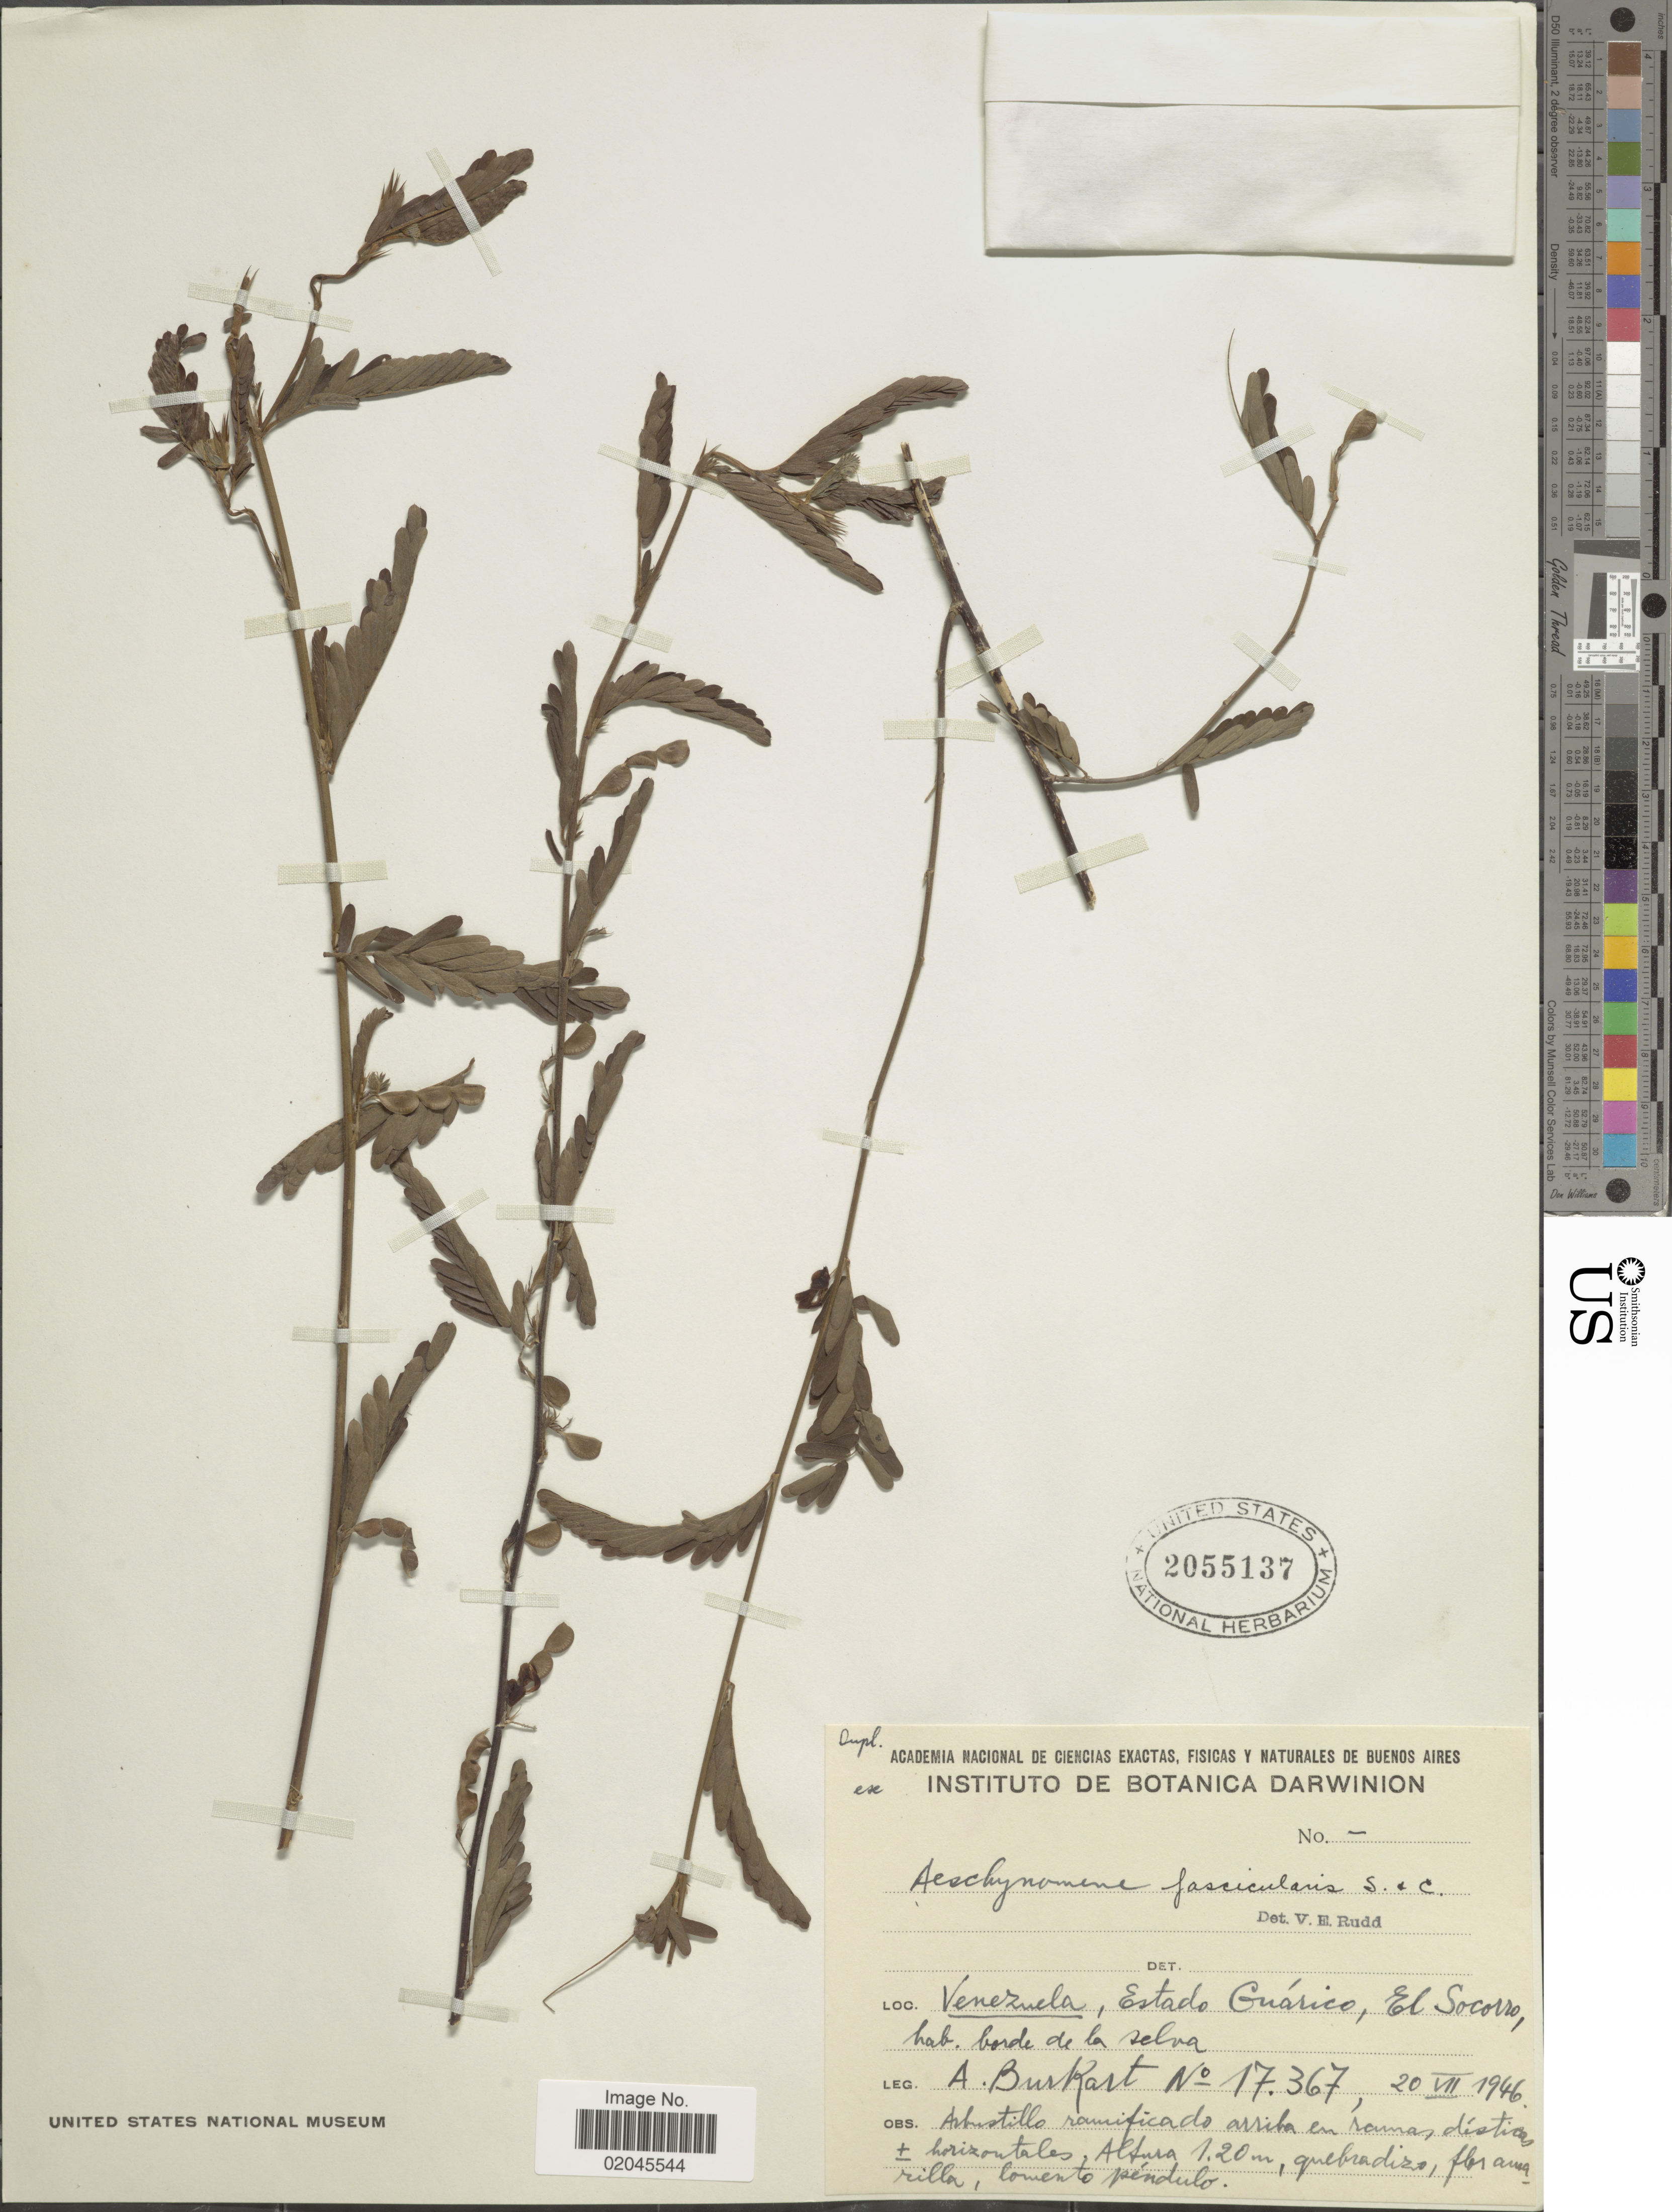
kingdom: Plantae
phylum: Tracheophyta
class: Magnoliopsida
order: Fabales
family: Fabaceae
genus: Aeschynomene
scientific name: Aeschynomene fascicularis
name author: Schltdl. & Cham.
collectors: A. E. Burkart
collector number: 17367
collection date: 1946-07-20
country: Venezuela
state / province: Guárico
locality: El Socorro, borde de la selva.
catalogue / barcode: US 2055137